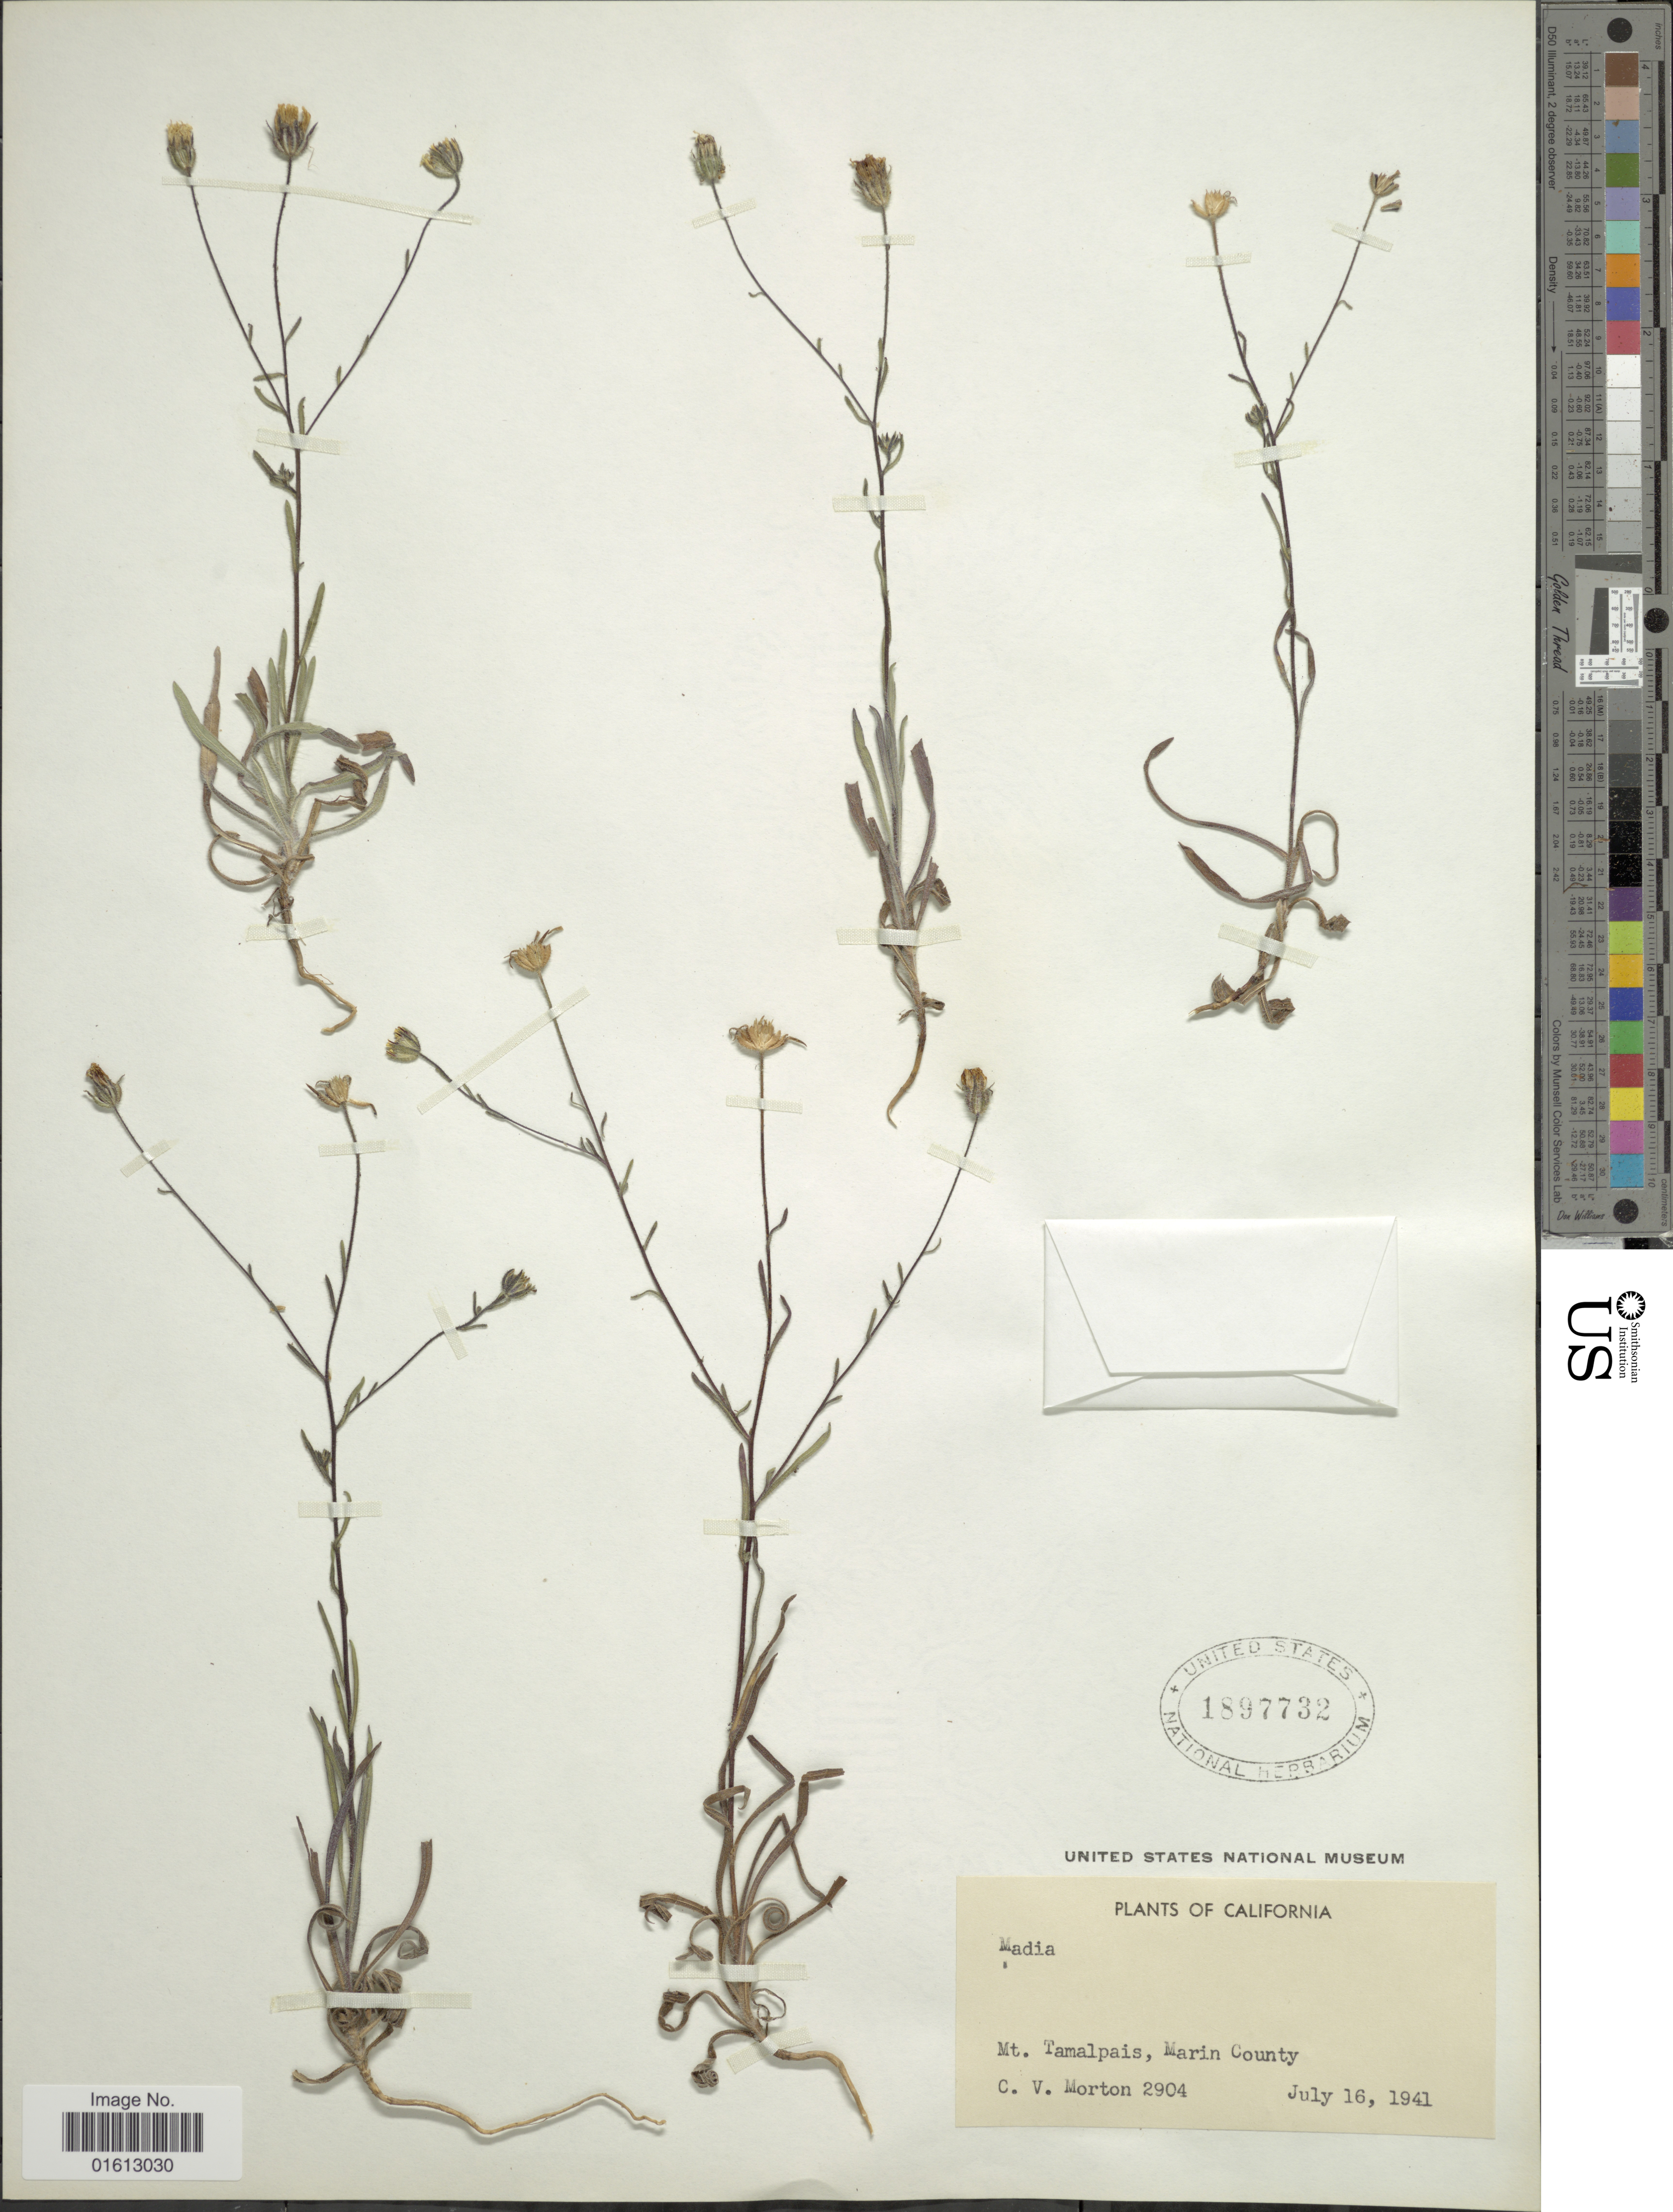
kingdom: Plantae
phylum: Tracheophyta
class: Magnoliopsida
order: Asterales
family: Asteraceae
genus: Madia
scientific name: Madia sp.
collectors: C. V. Morton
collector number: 2904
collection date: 1941-07-16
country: United States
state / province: California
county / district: Marin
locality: California, Mt. Tamalpais, Marin County.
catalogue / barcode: US 1897732